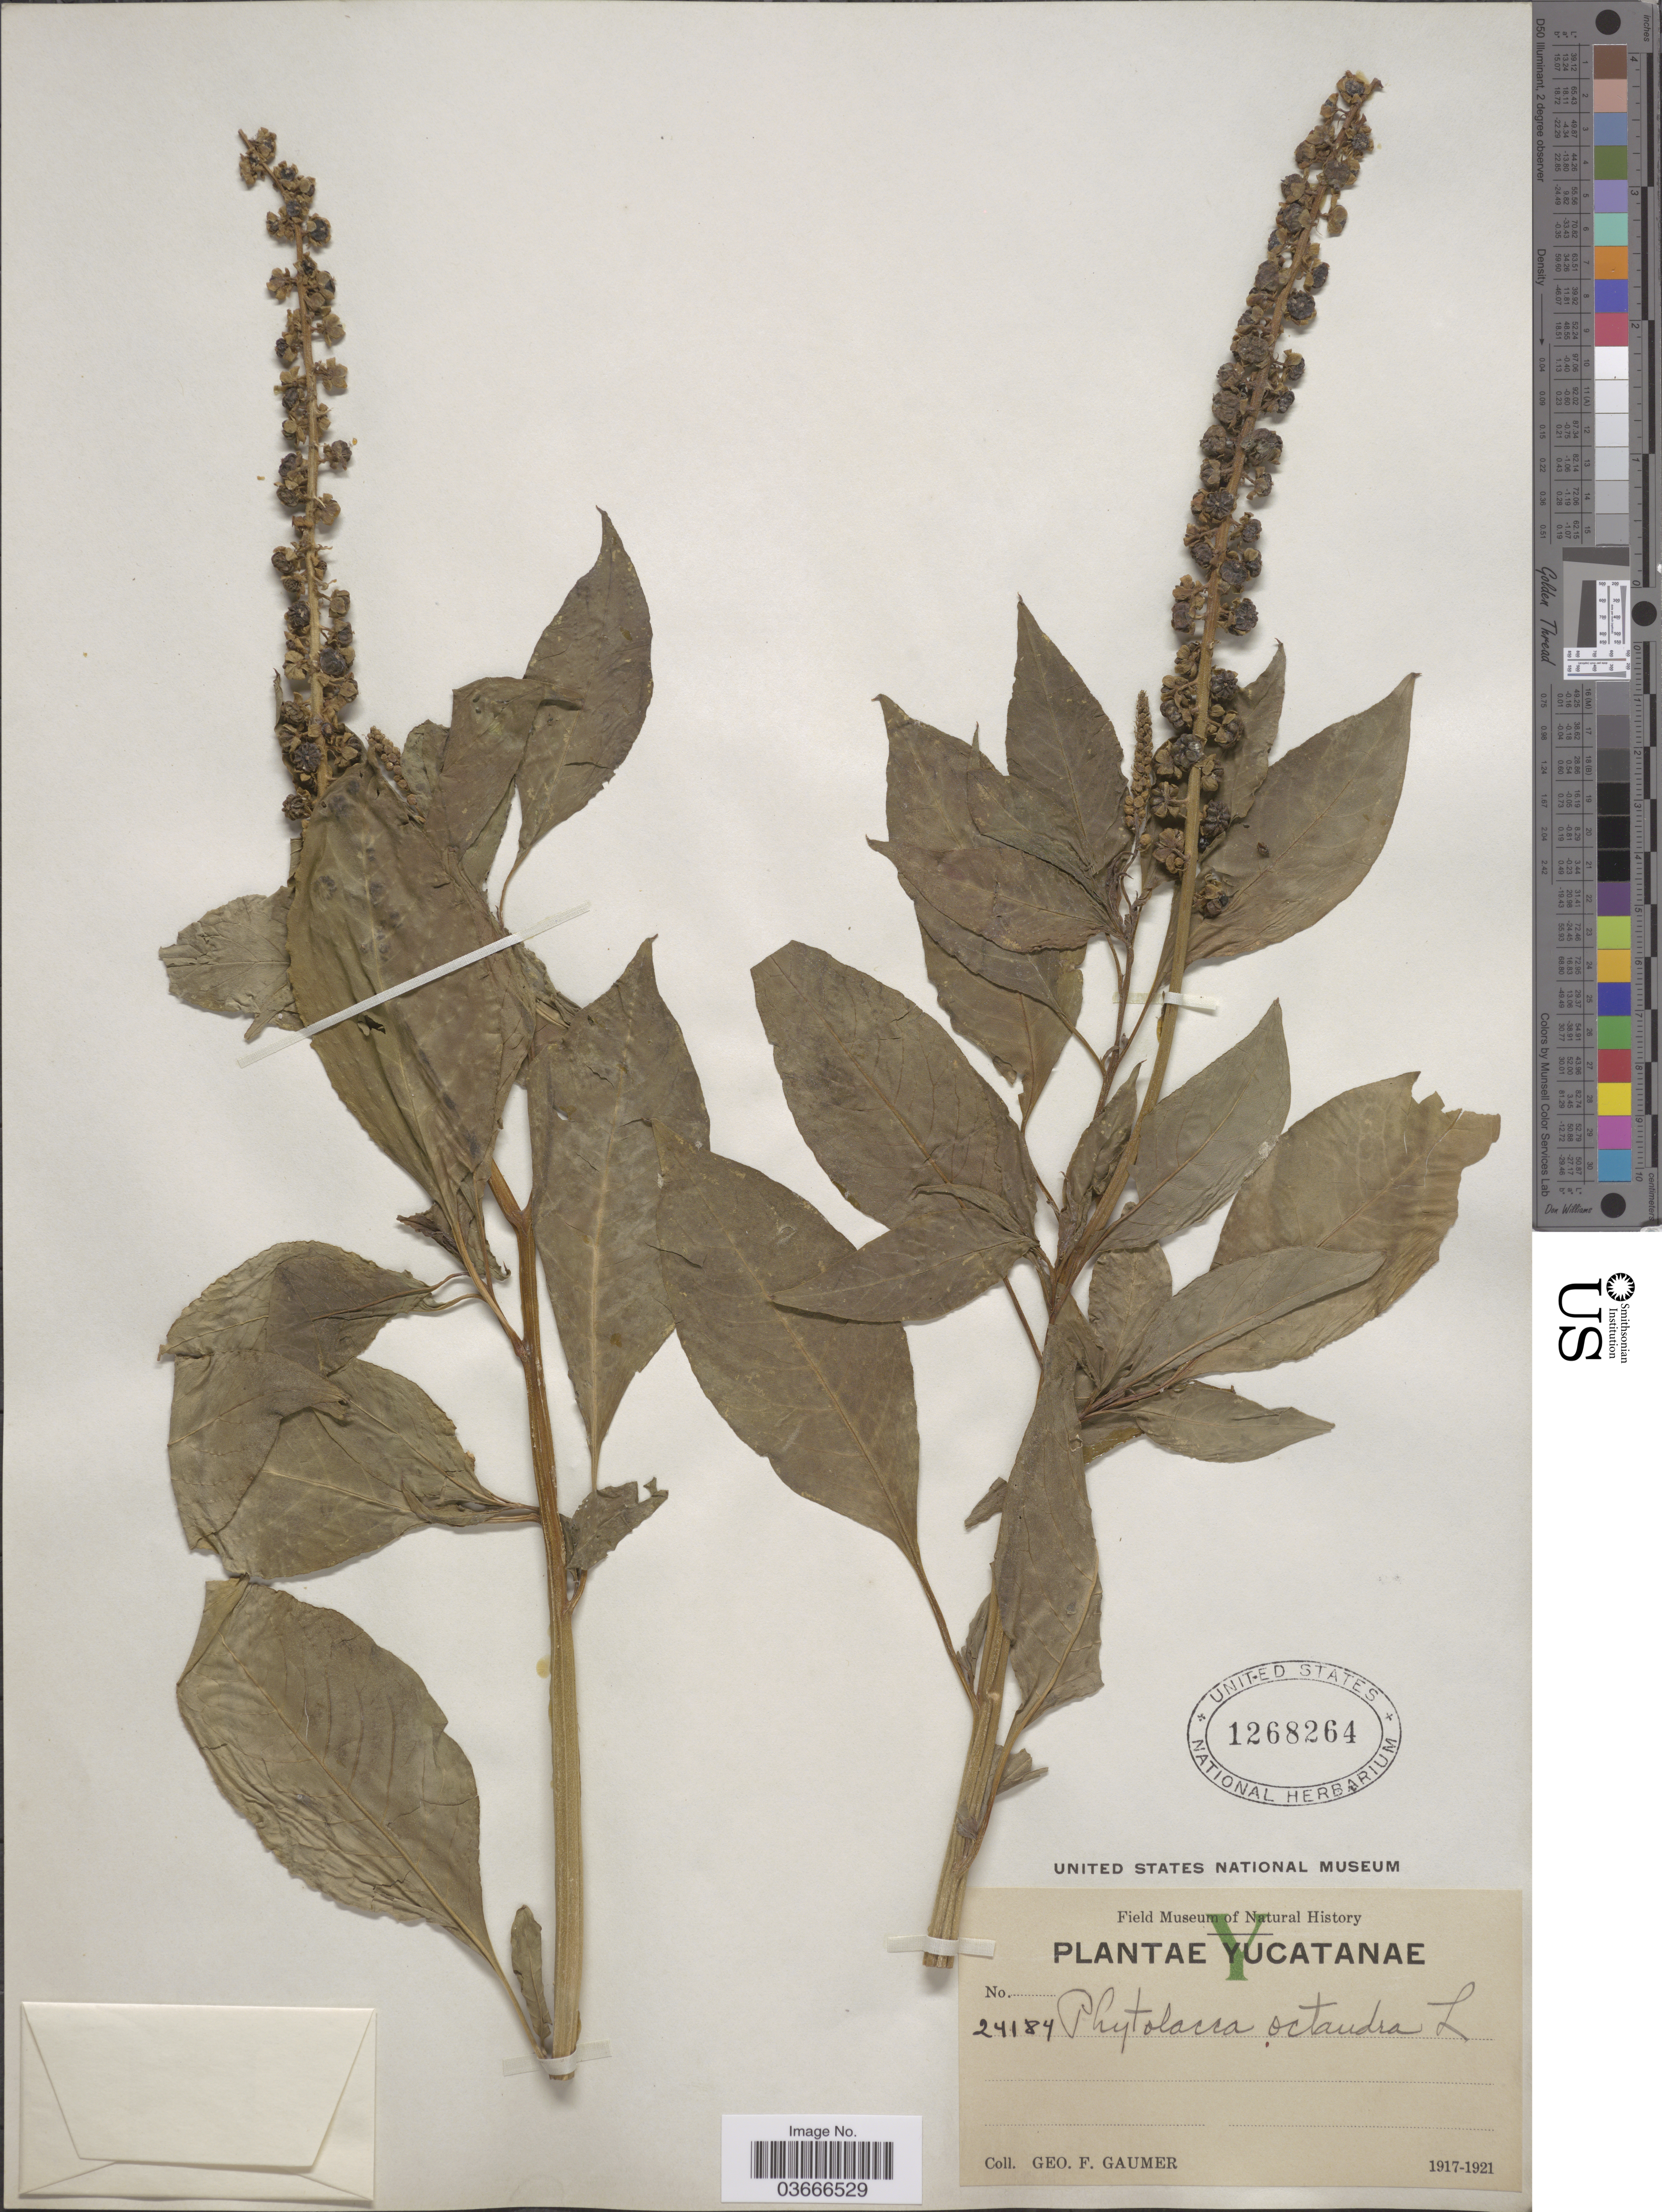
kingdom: Plantae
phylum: Tracheophyta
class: Magnoliopsida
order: Caryophyllales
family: Phytolaccaceae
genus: Phytolacca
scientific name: Phytolacca octandra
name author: L.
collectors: G. F. Gaumer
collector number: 24184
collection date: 1917/1921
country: Mexico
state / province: Yucatán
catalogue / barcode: US 1268264